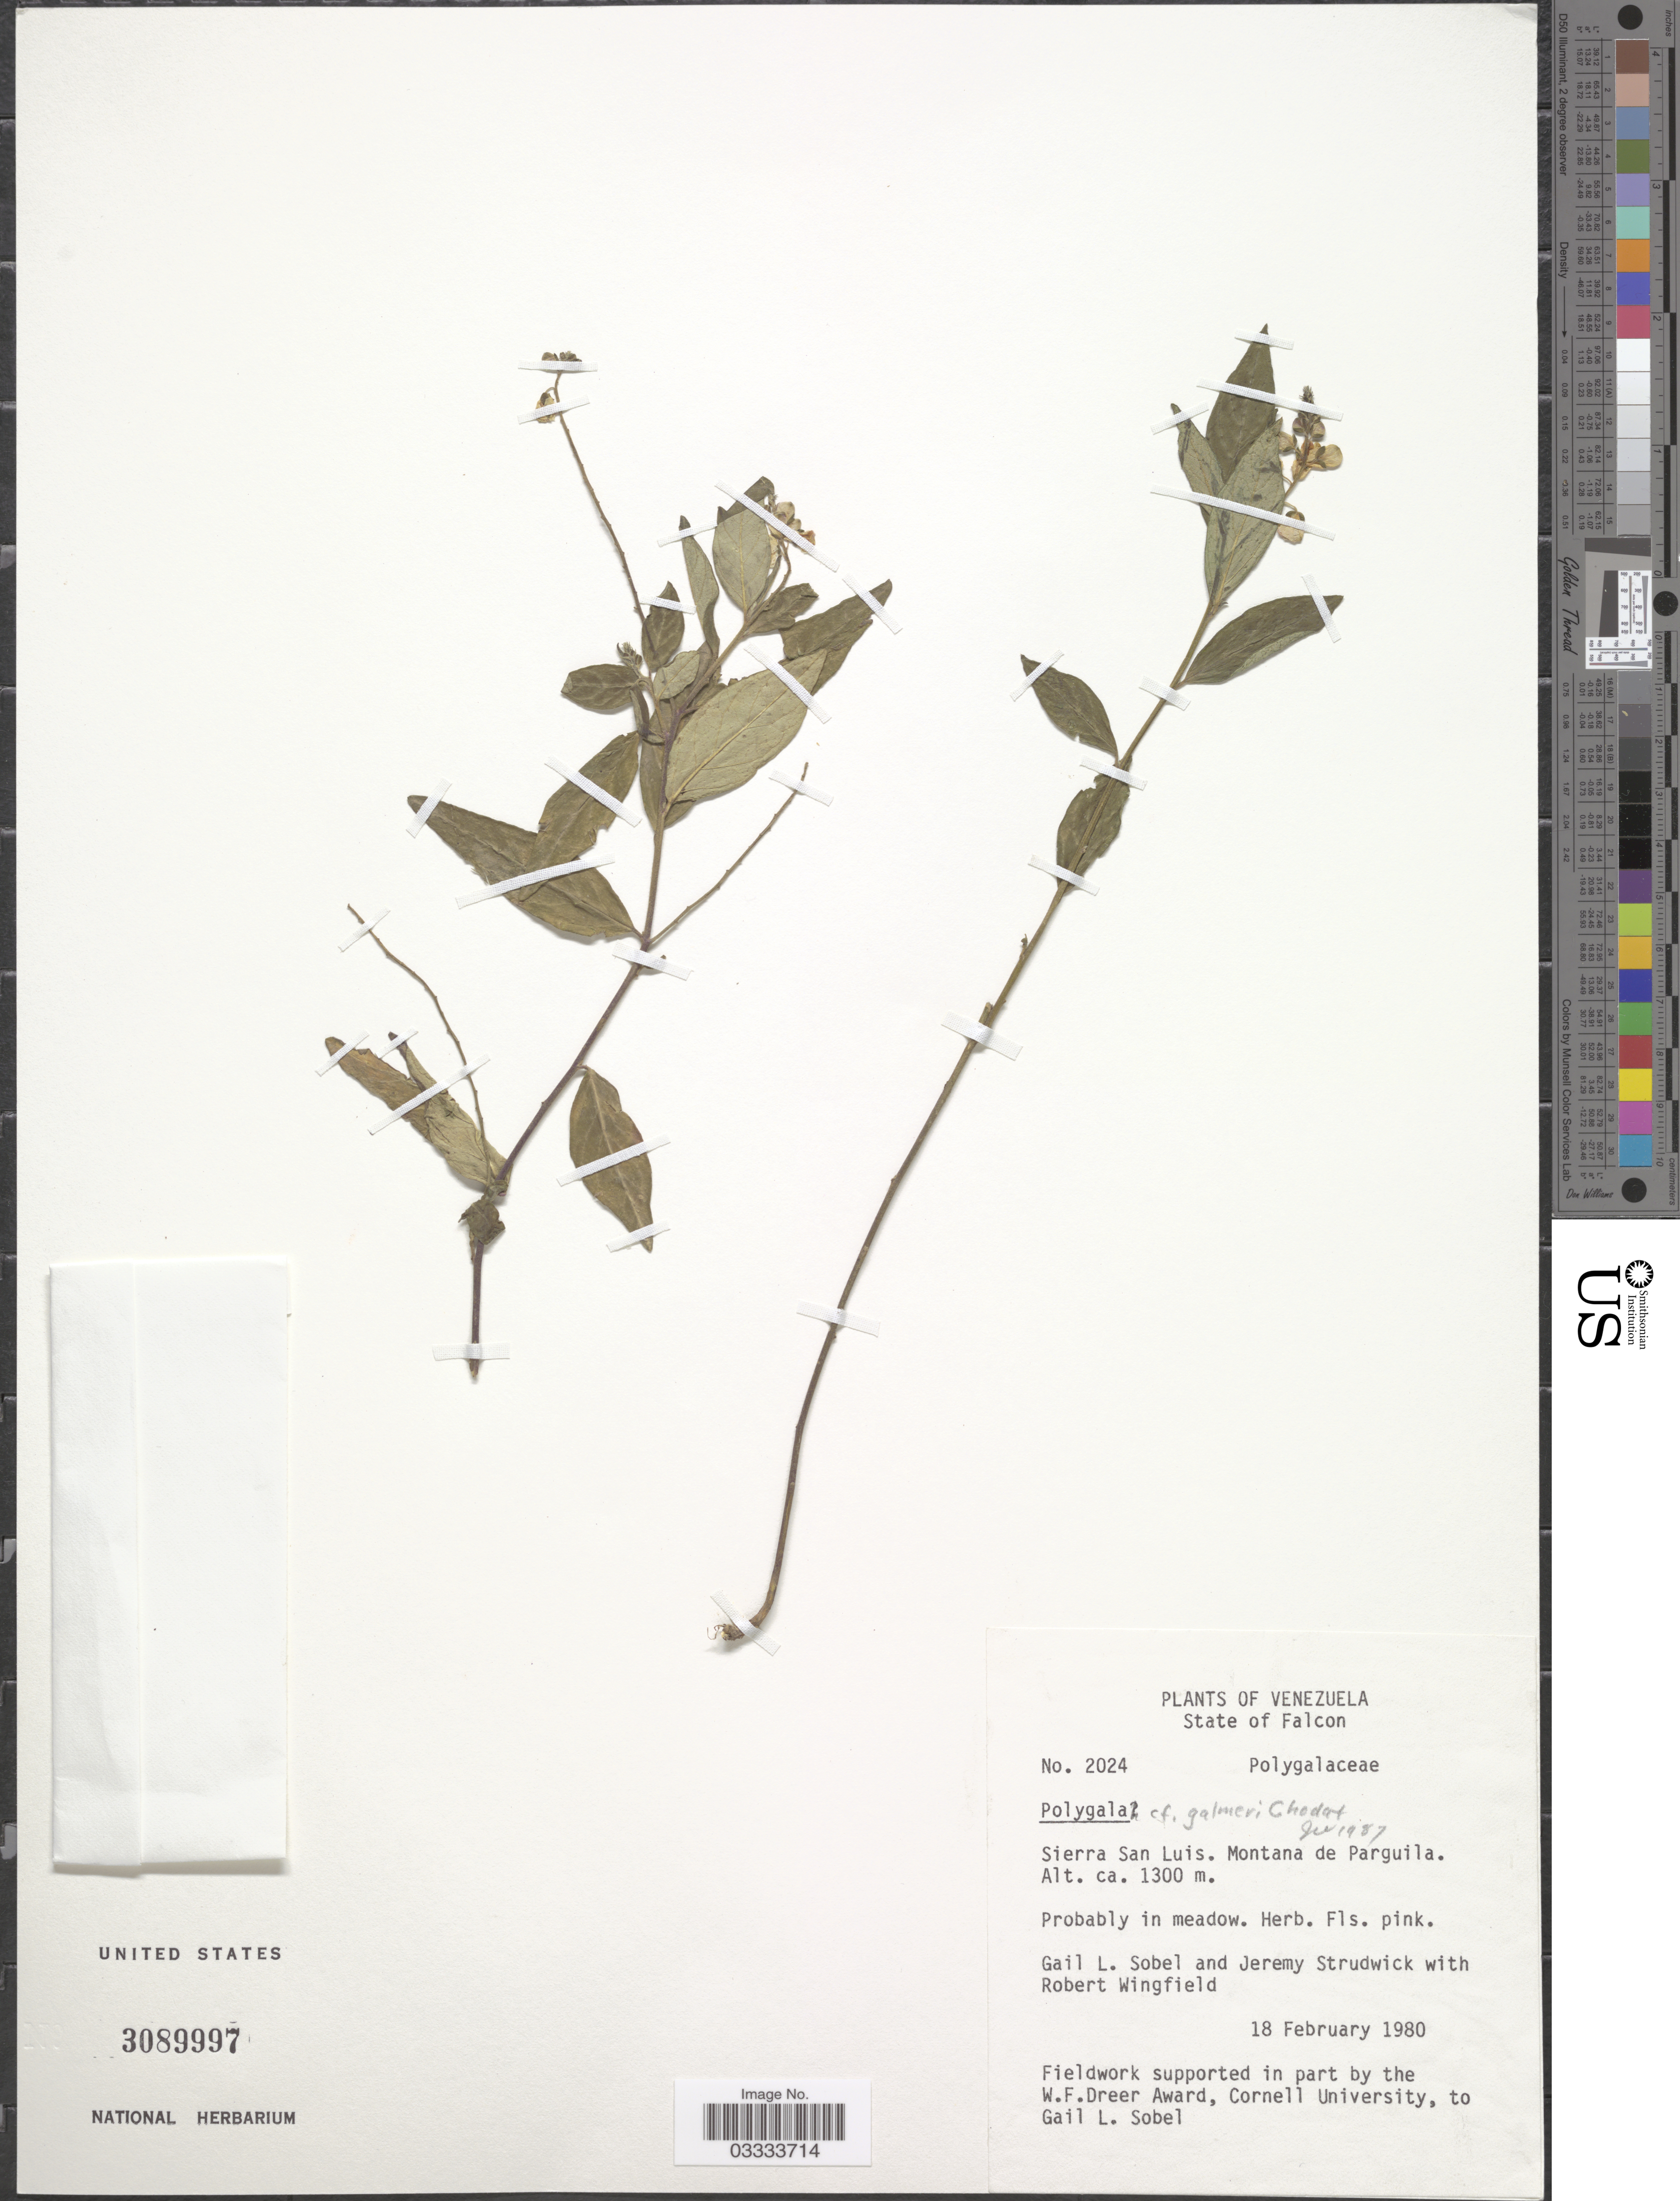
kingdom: Plantae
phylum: Tracheophyta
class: Magnoliopsida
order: Fabales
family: Polygalaceae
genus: Asemeia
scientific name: Asemeia galmeri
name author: (Chodat) J.F.B. Pastore & J.R. Abbott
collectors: G. L. Sobel, J. J. Strudwick & R. C. Wingfield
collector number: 2024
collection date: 1980-02-18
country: Venezuela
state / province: Falcón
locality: Sierra San Luis. Montana de Parguila.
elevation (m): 1300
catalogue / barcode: US 3089997